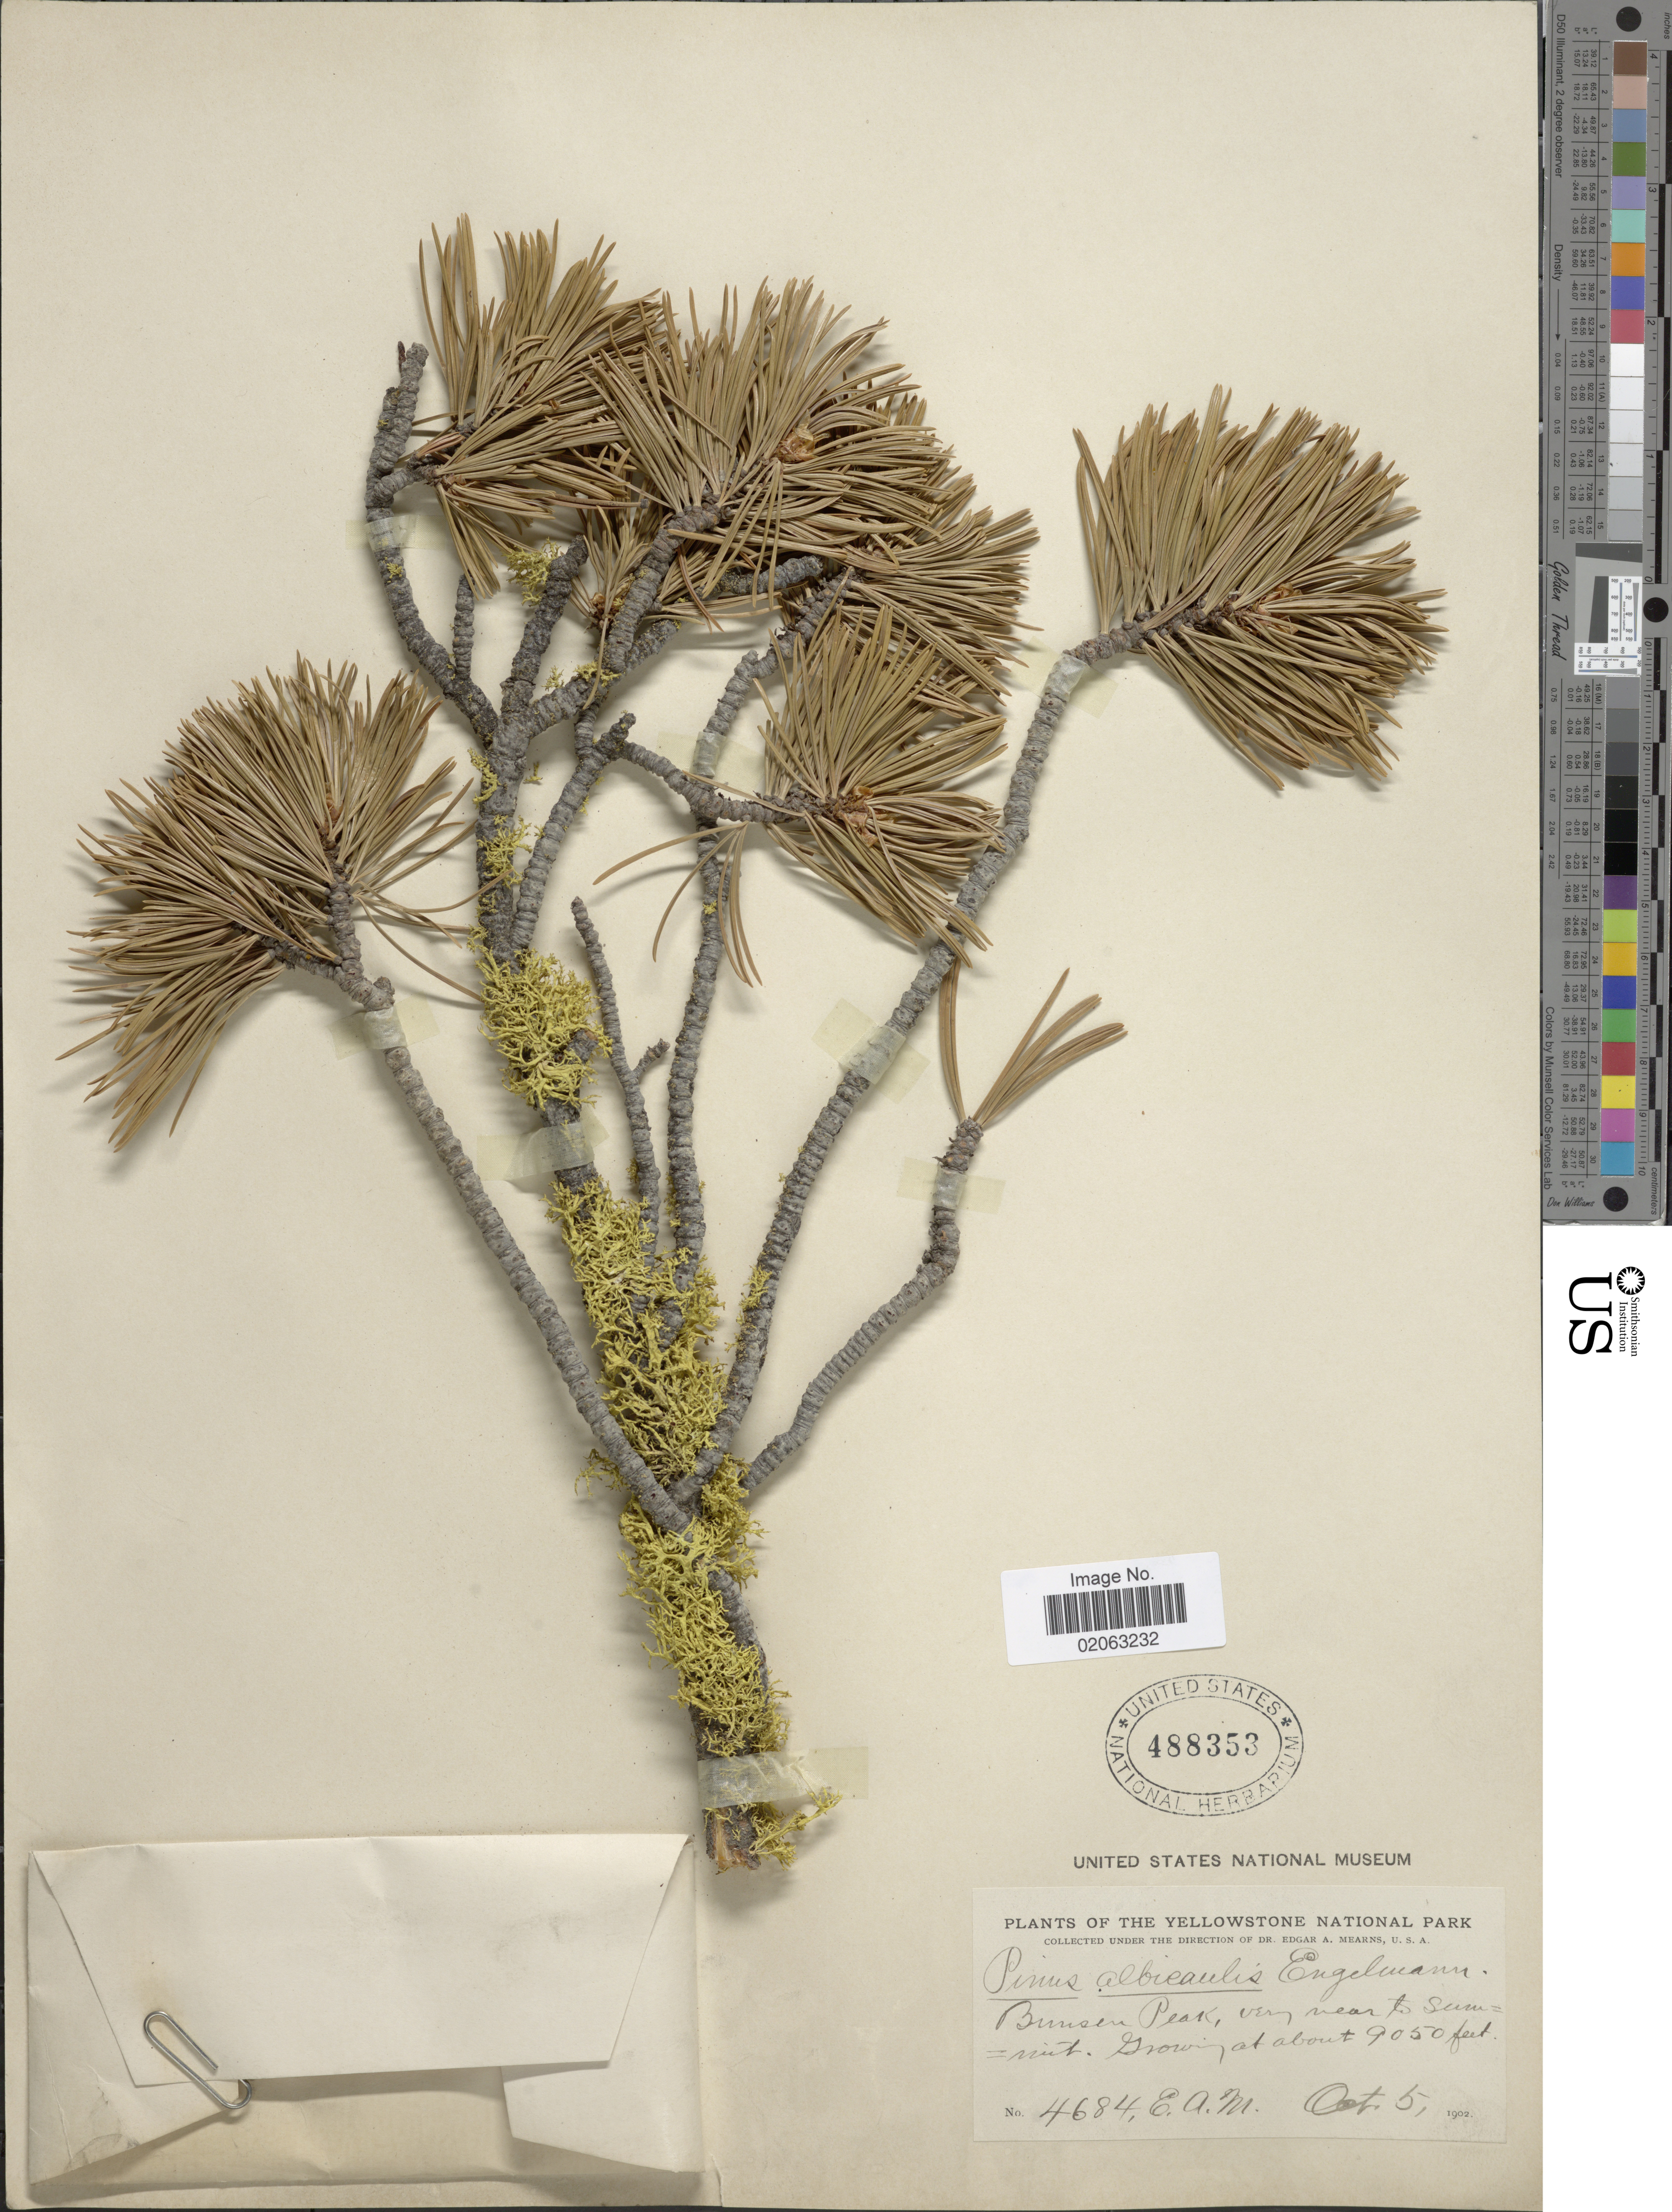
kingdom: Plantae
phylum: Tracheophyta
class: Pinopsida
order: Pinales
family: Pinaceae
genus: Pinus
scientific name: Pinus albicaulis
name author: Engelm.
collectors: E. A. Mearns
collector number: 4684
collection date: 1902-10-05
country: United States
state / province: Wyoming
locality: The Yellowstone National Park, Bunsen Peak, very near the Summit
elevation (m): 2758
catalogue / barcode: US 488353